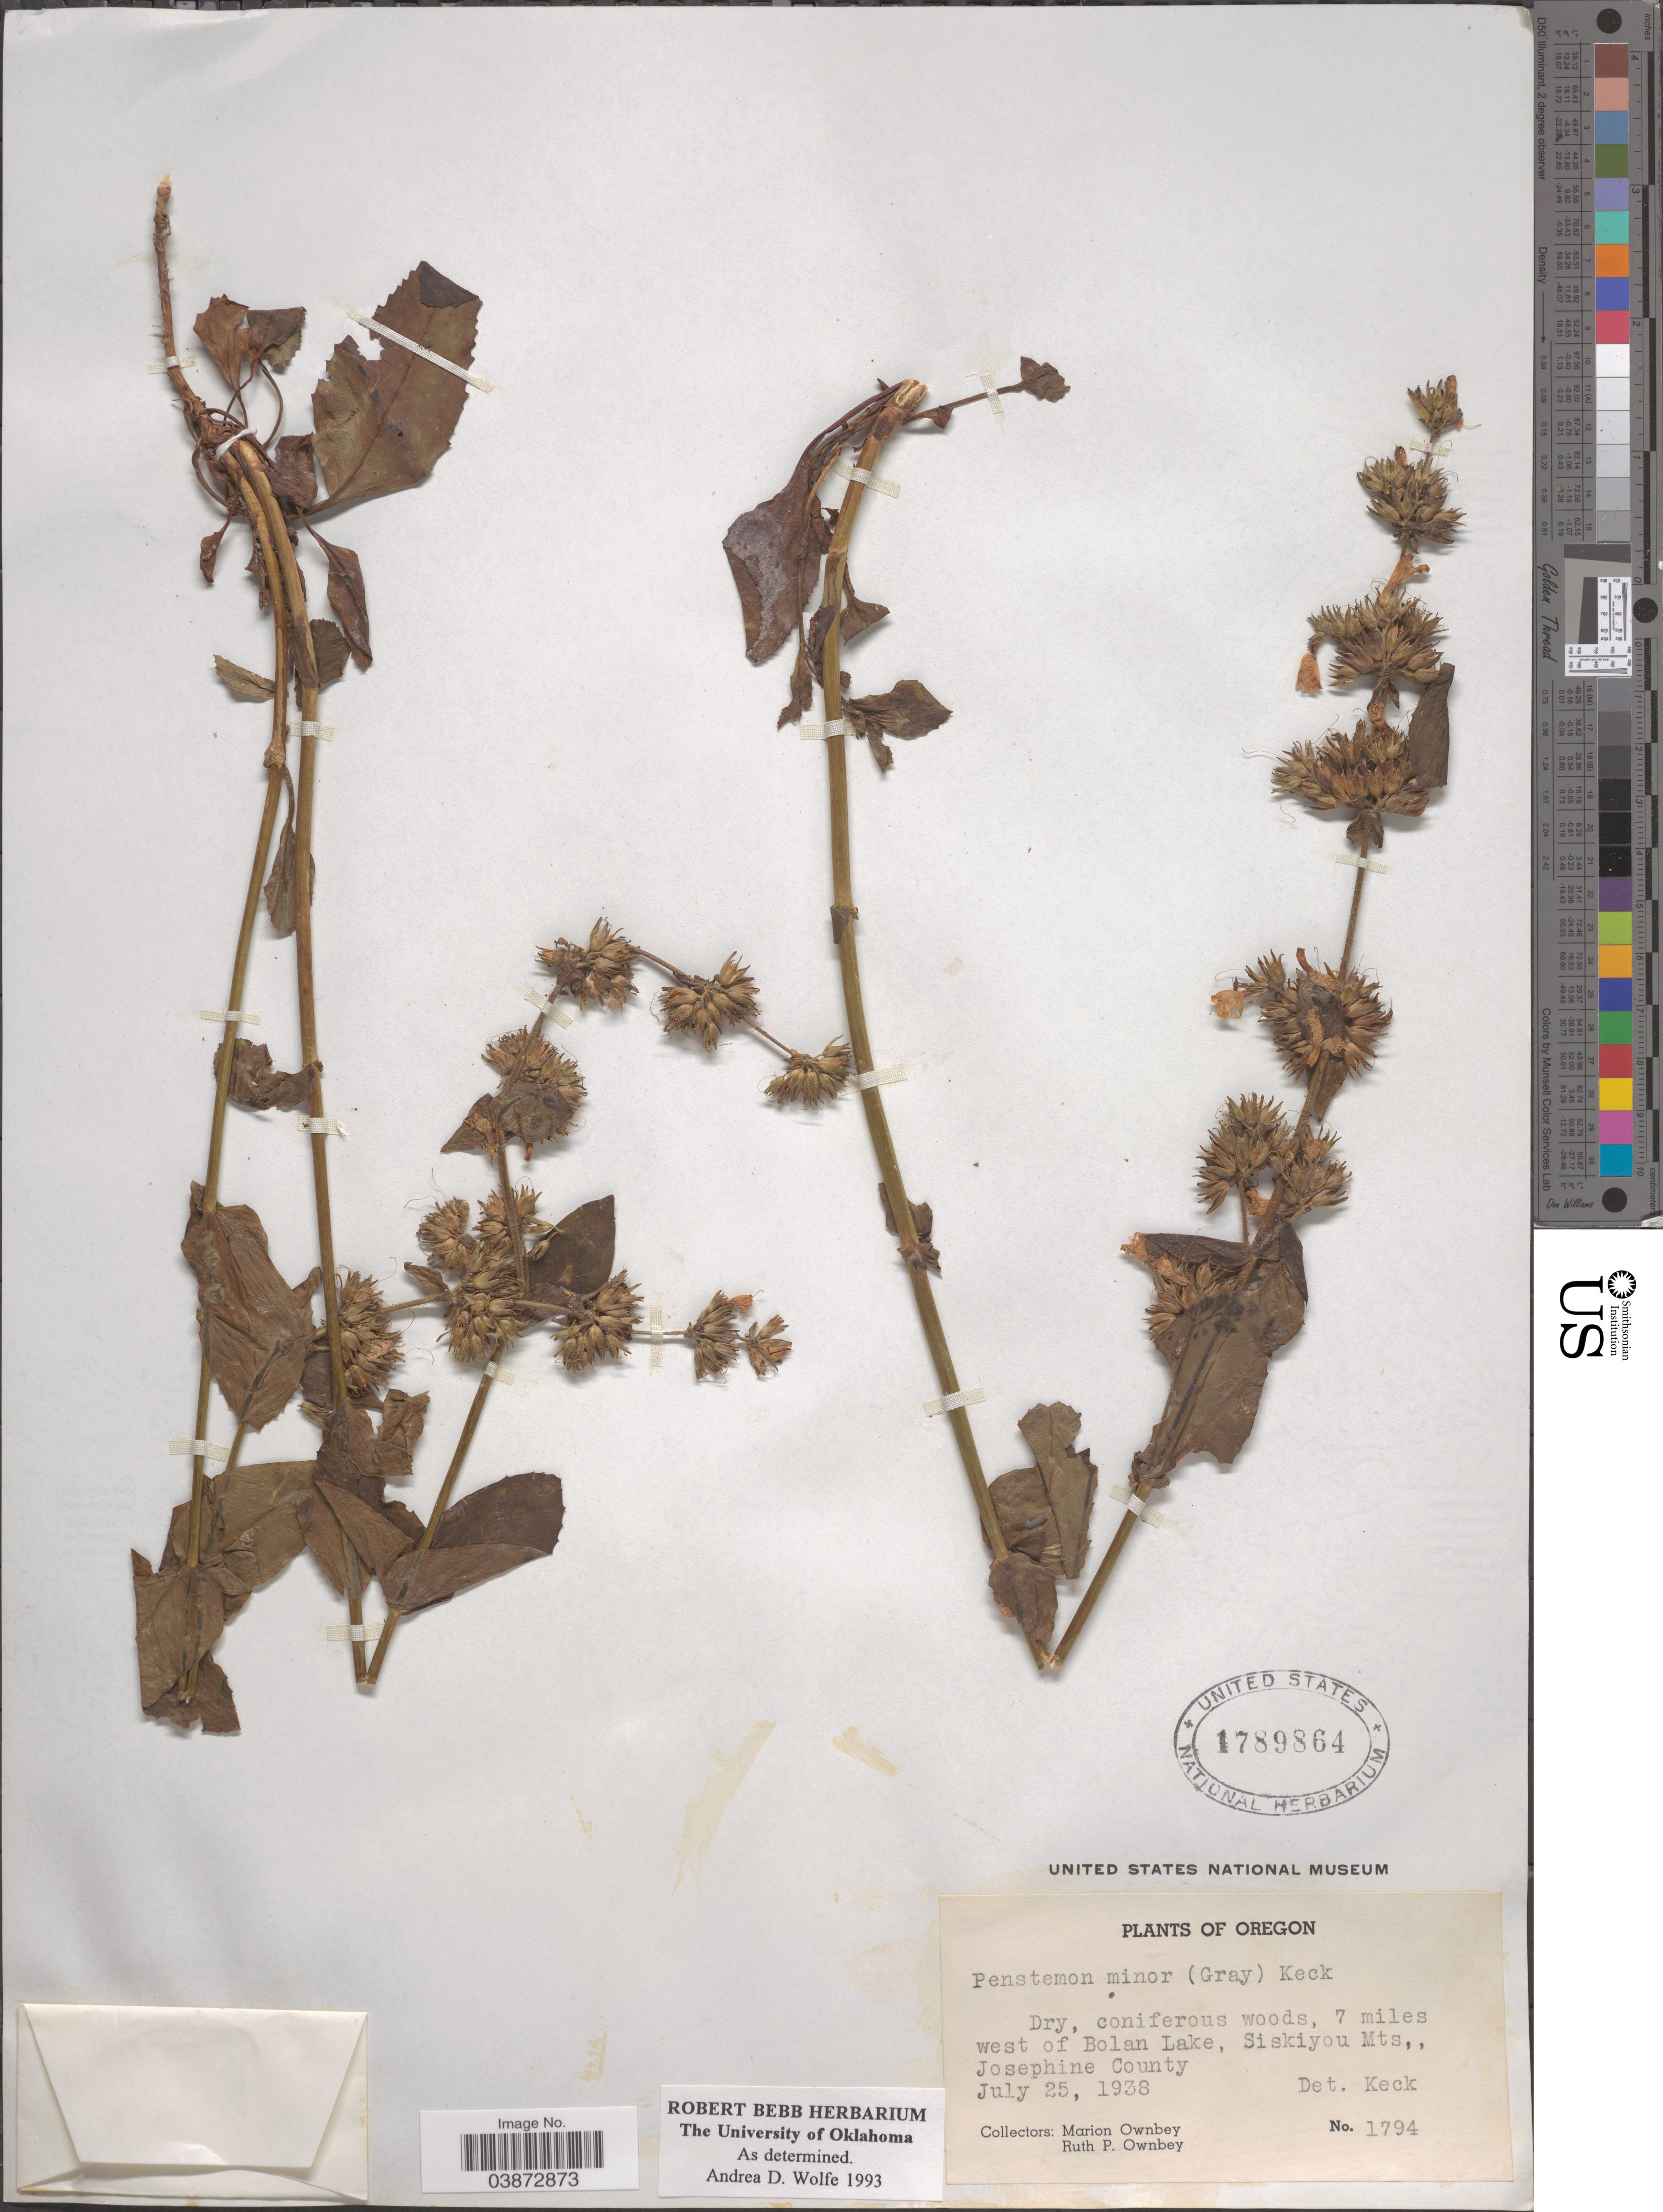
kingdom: Plantae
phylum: Tracheophyta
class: Magnoliopsida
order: Lamiales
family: Plantaginaceae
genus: Penstemon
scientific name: Penstemon anguineus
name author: Eastw.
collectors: M. Ownbey & R. Ownbey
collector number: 1794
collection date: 1938-07-25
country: United States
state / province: Oregon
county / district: Josephine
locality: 7 miles west of Bolan Lake, Siskiyou Mts., Josephine County.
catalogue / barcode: US 1789864